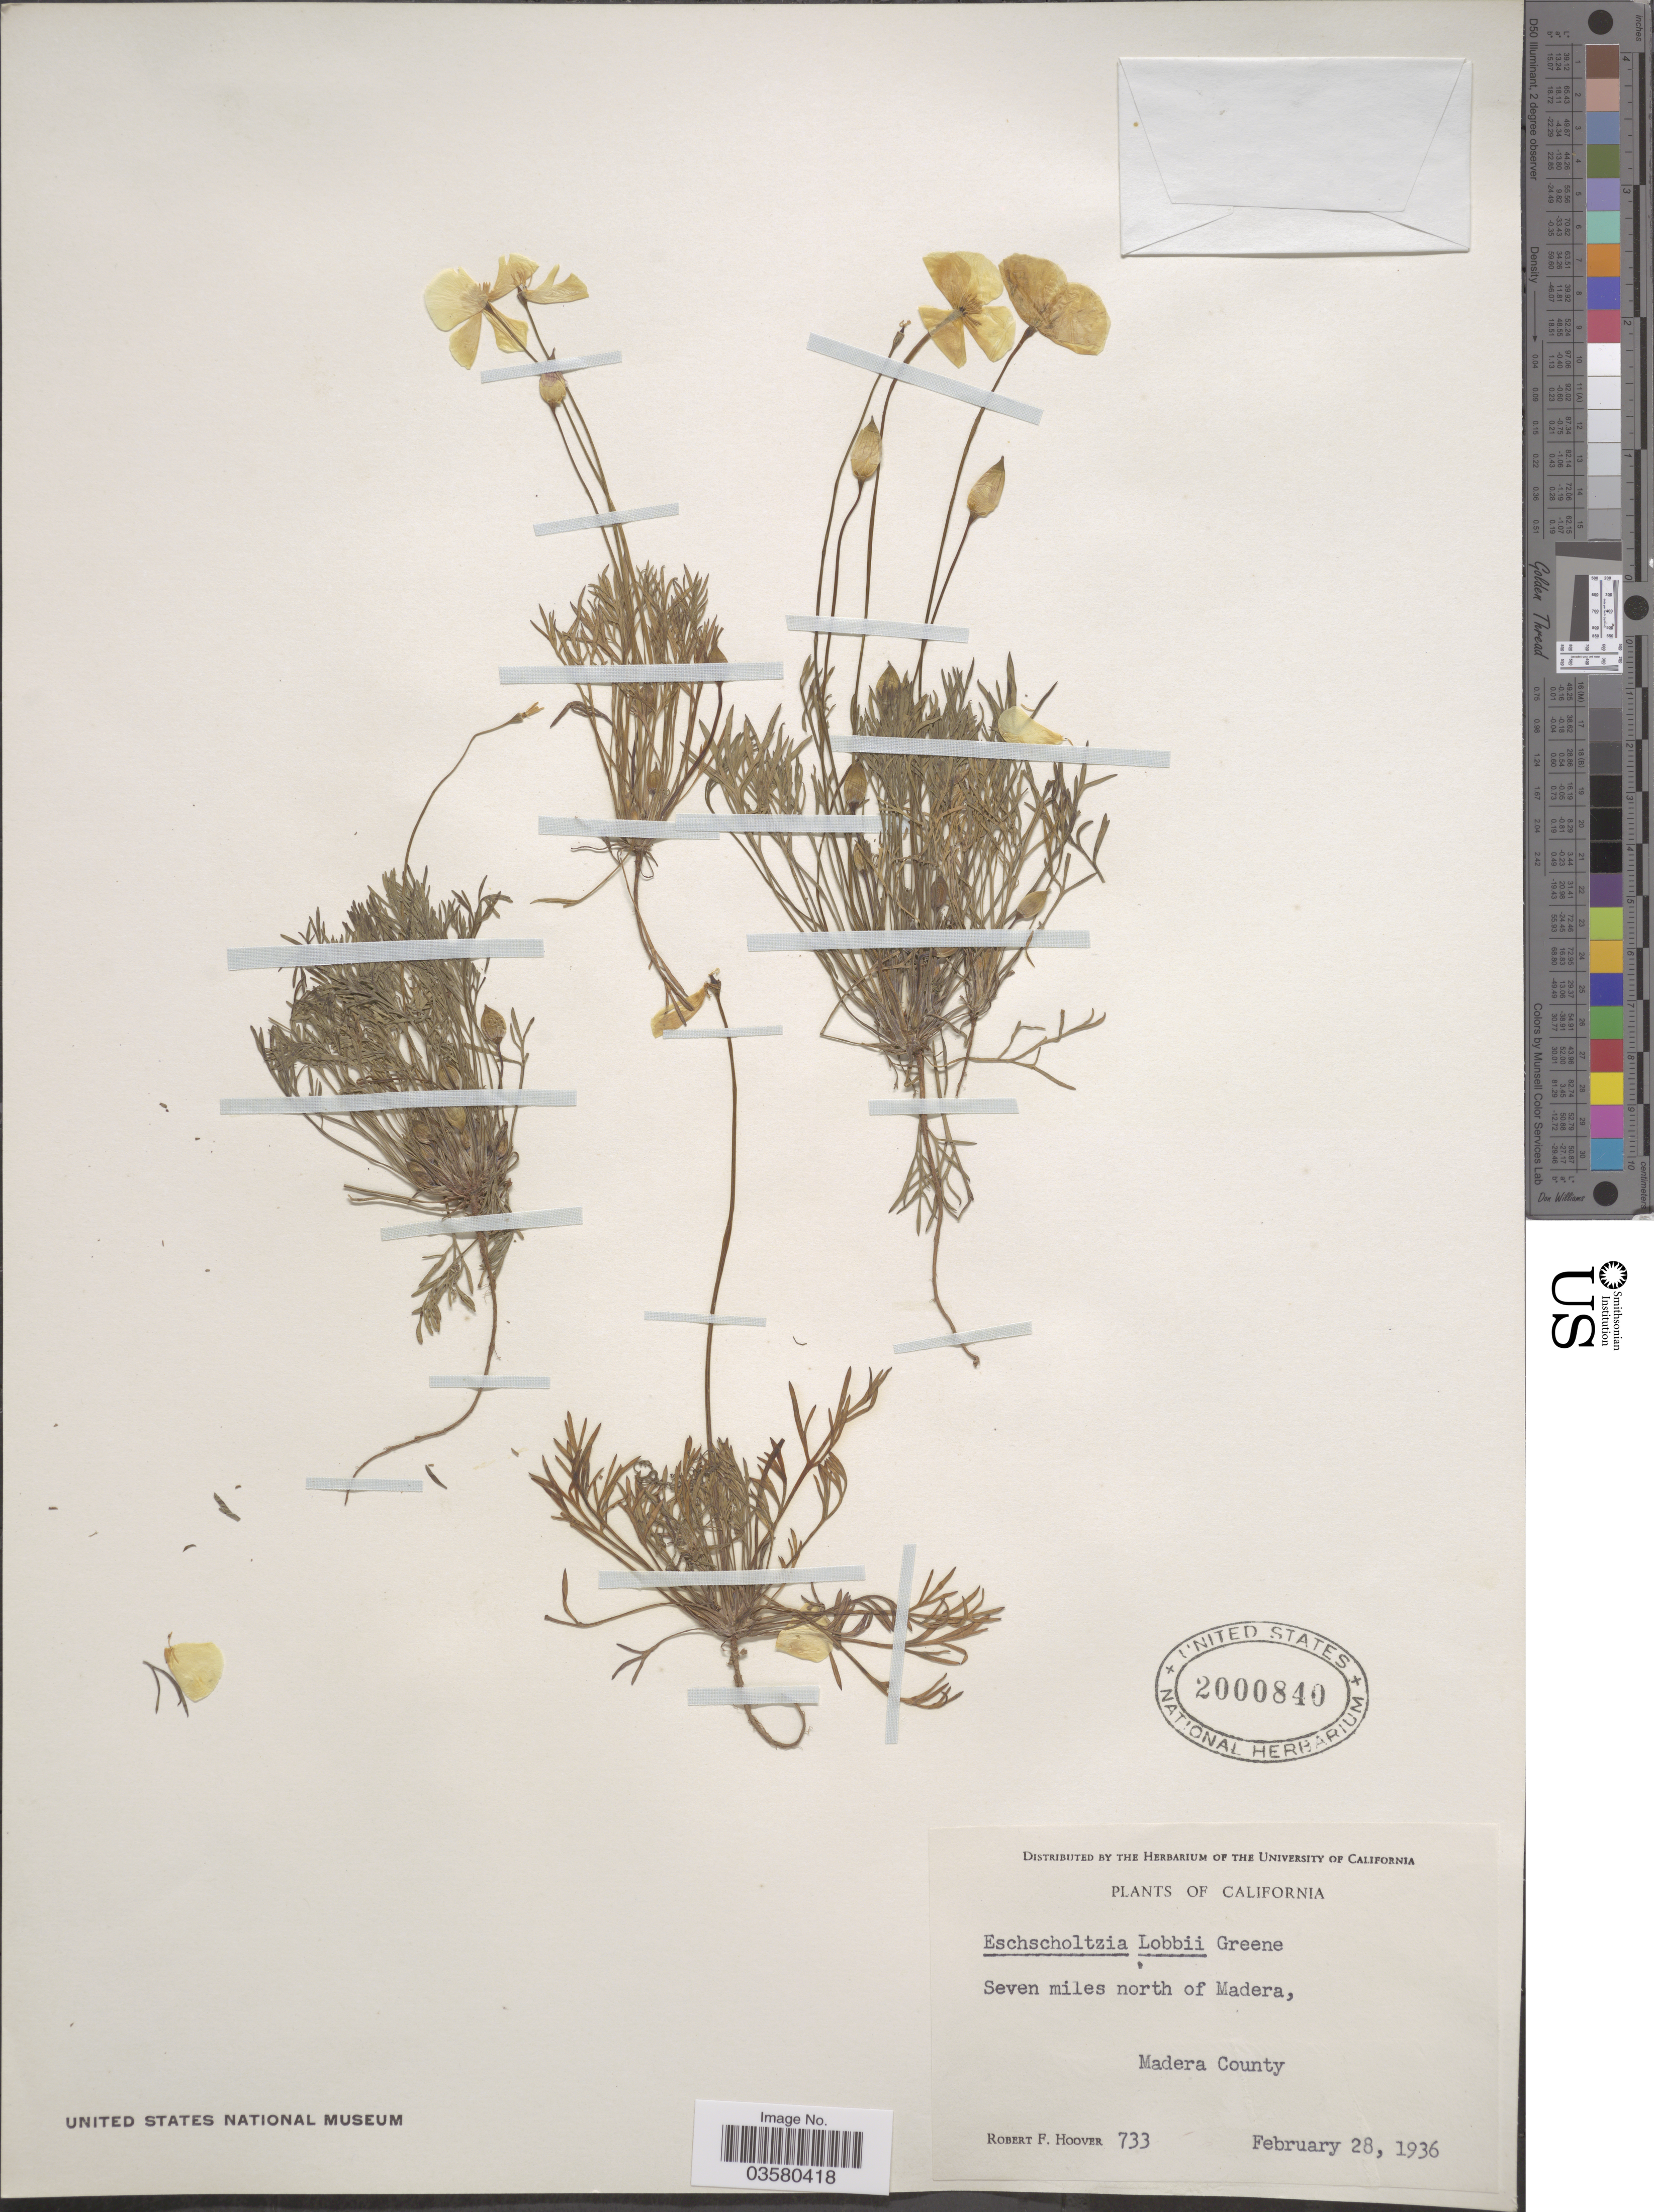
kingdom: Plantae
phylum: Tracheophyta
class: Magnoliopsida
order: Ranunculales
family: Papaveraceae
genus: Eschscholzia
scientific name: Eschscholzia lobbii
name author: Greene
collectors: R. F. Hoover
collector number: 733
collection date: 1936-02-28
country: United States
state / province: California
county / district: Madera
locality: Seven miles north of Madera, Madera County.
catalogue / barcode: US 2000840